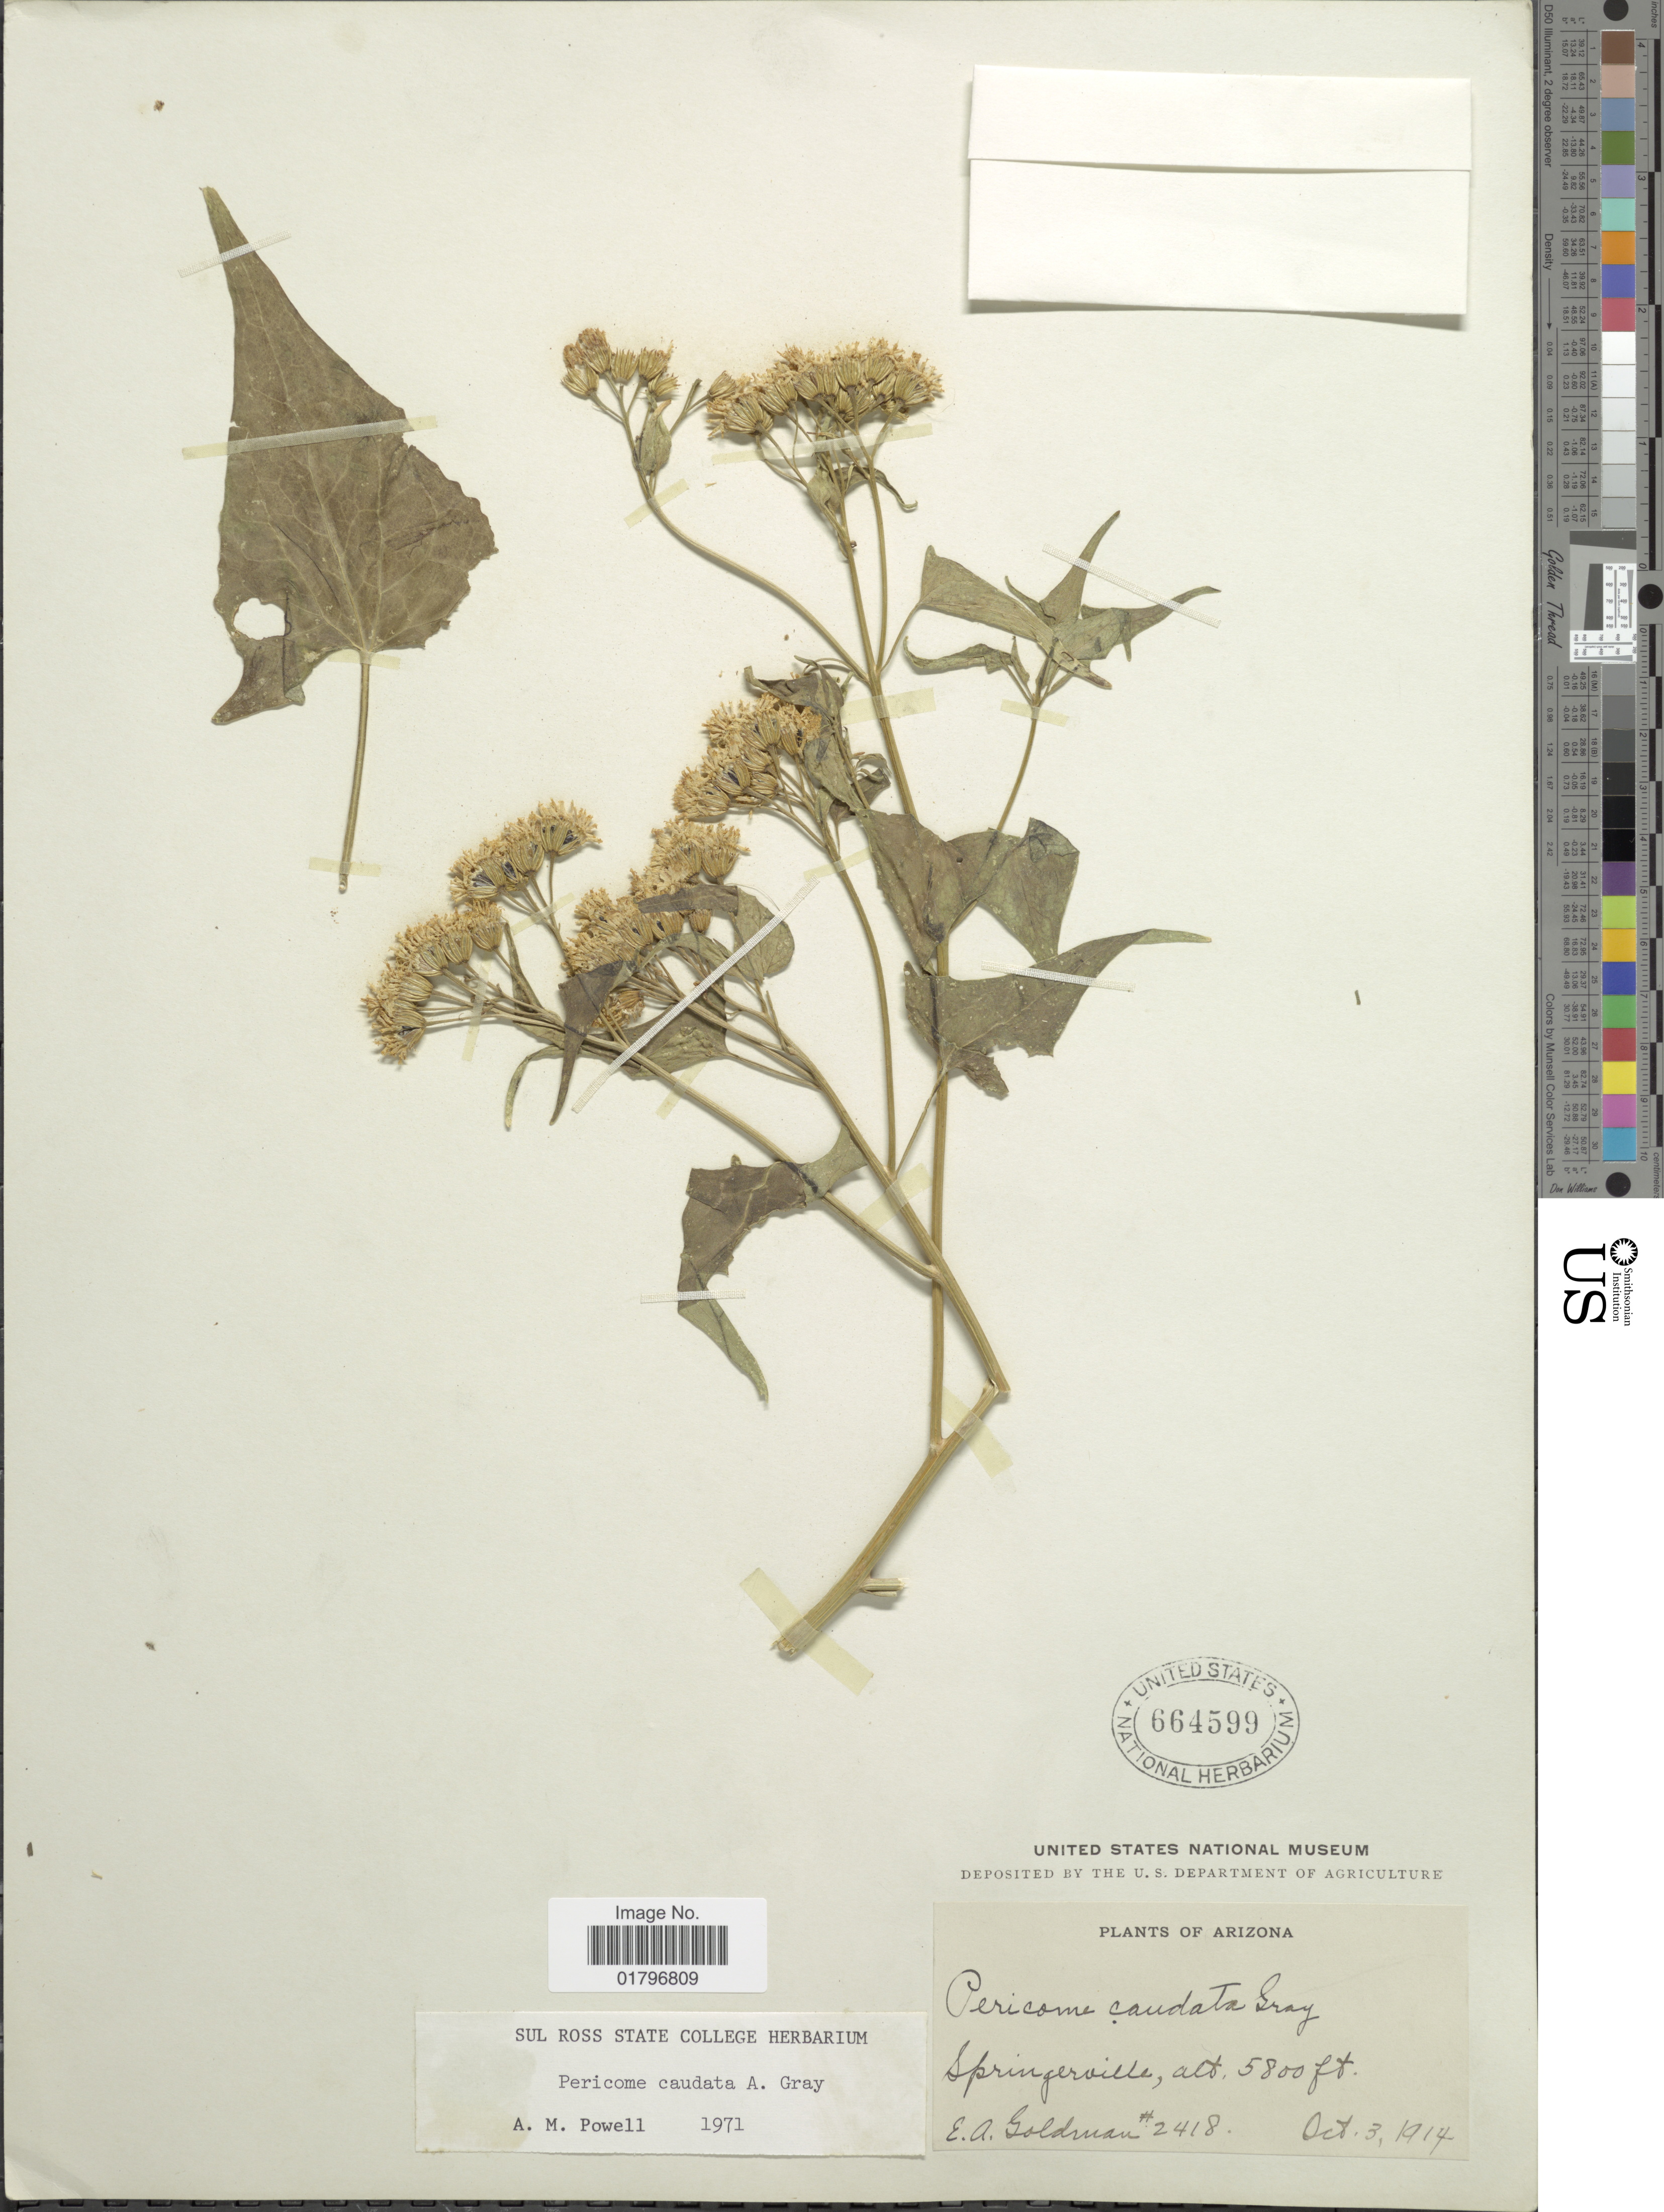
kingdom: Plantae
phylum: Tracheophyta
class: Magnoliopsida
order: Asterales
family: Asteraceae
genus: Pericome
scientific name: Pericome caudata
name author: A. Gray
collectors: E. A. Goldman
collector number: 2418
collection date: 1914-10-03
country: United States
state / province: Arizona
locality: Springerville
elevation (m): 1768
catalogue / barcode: US 664599